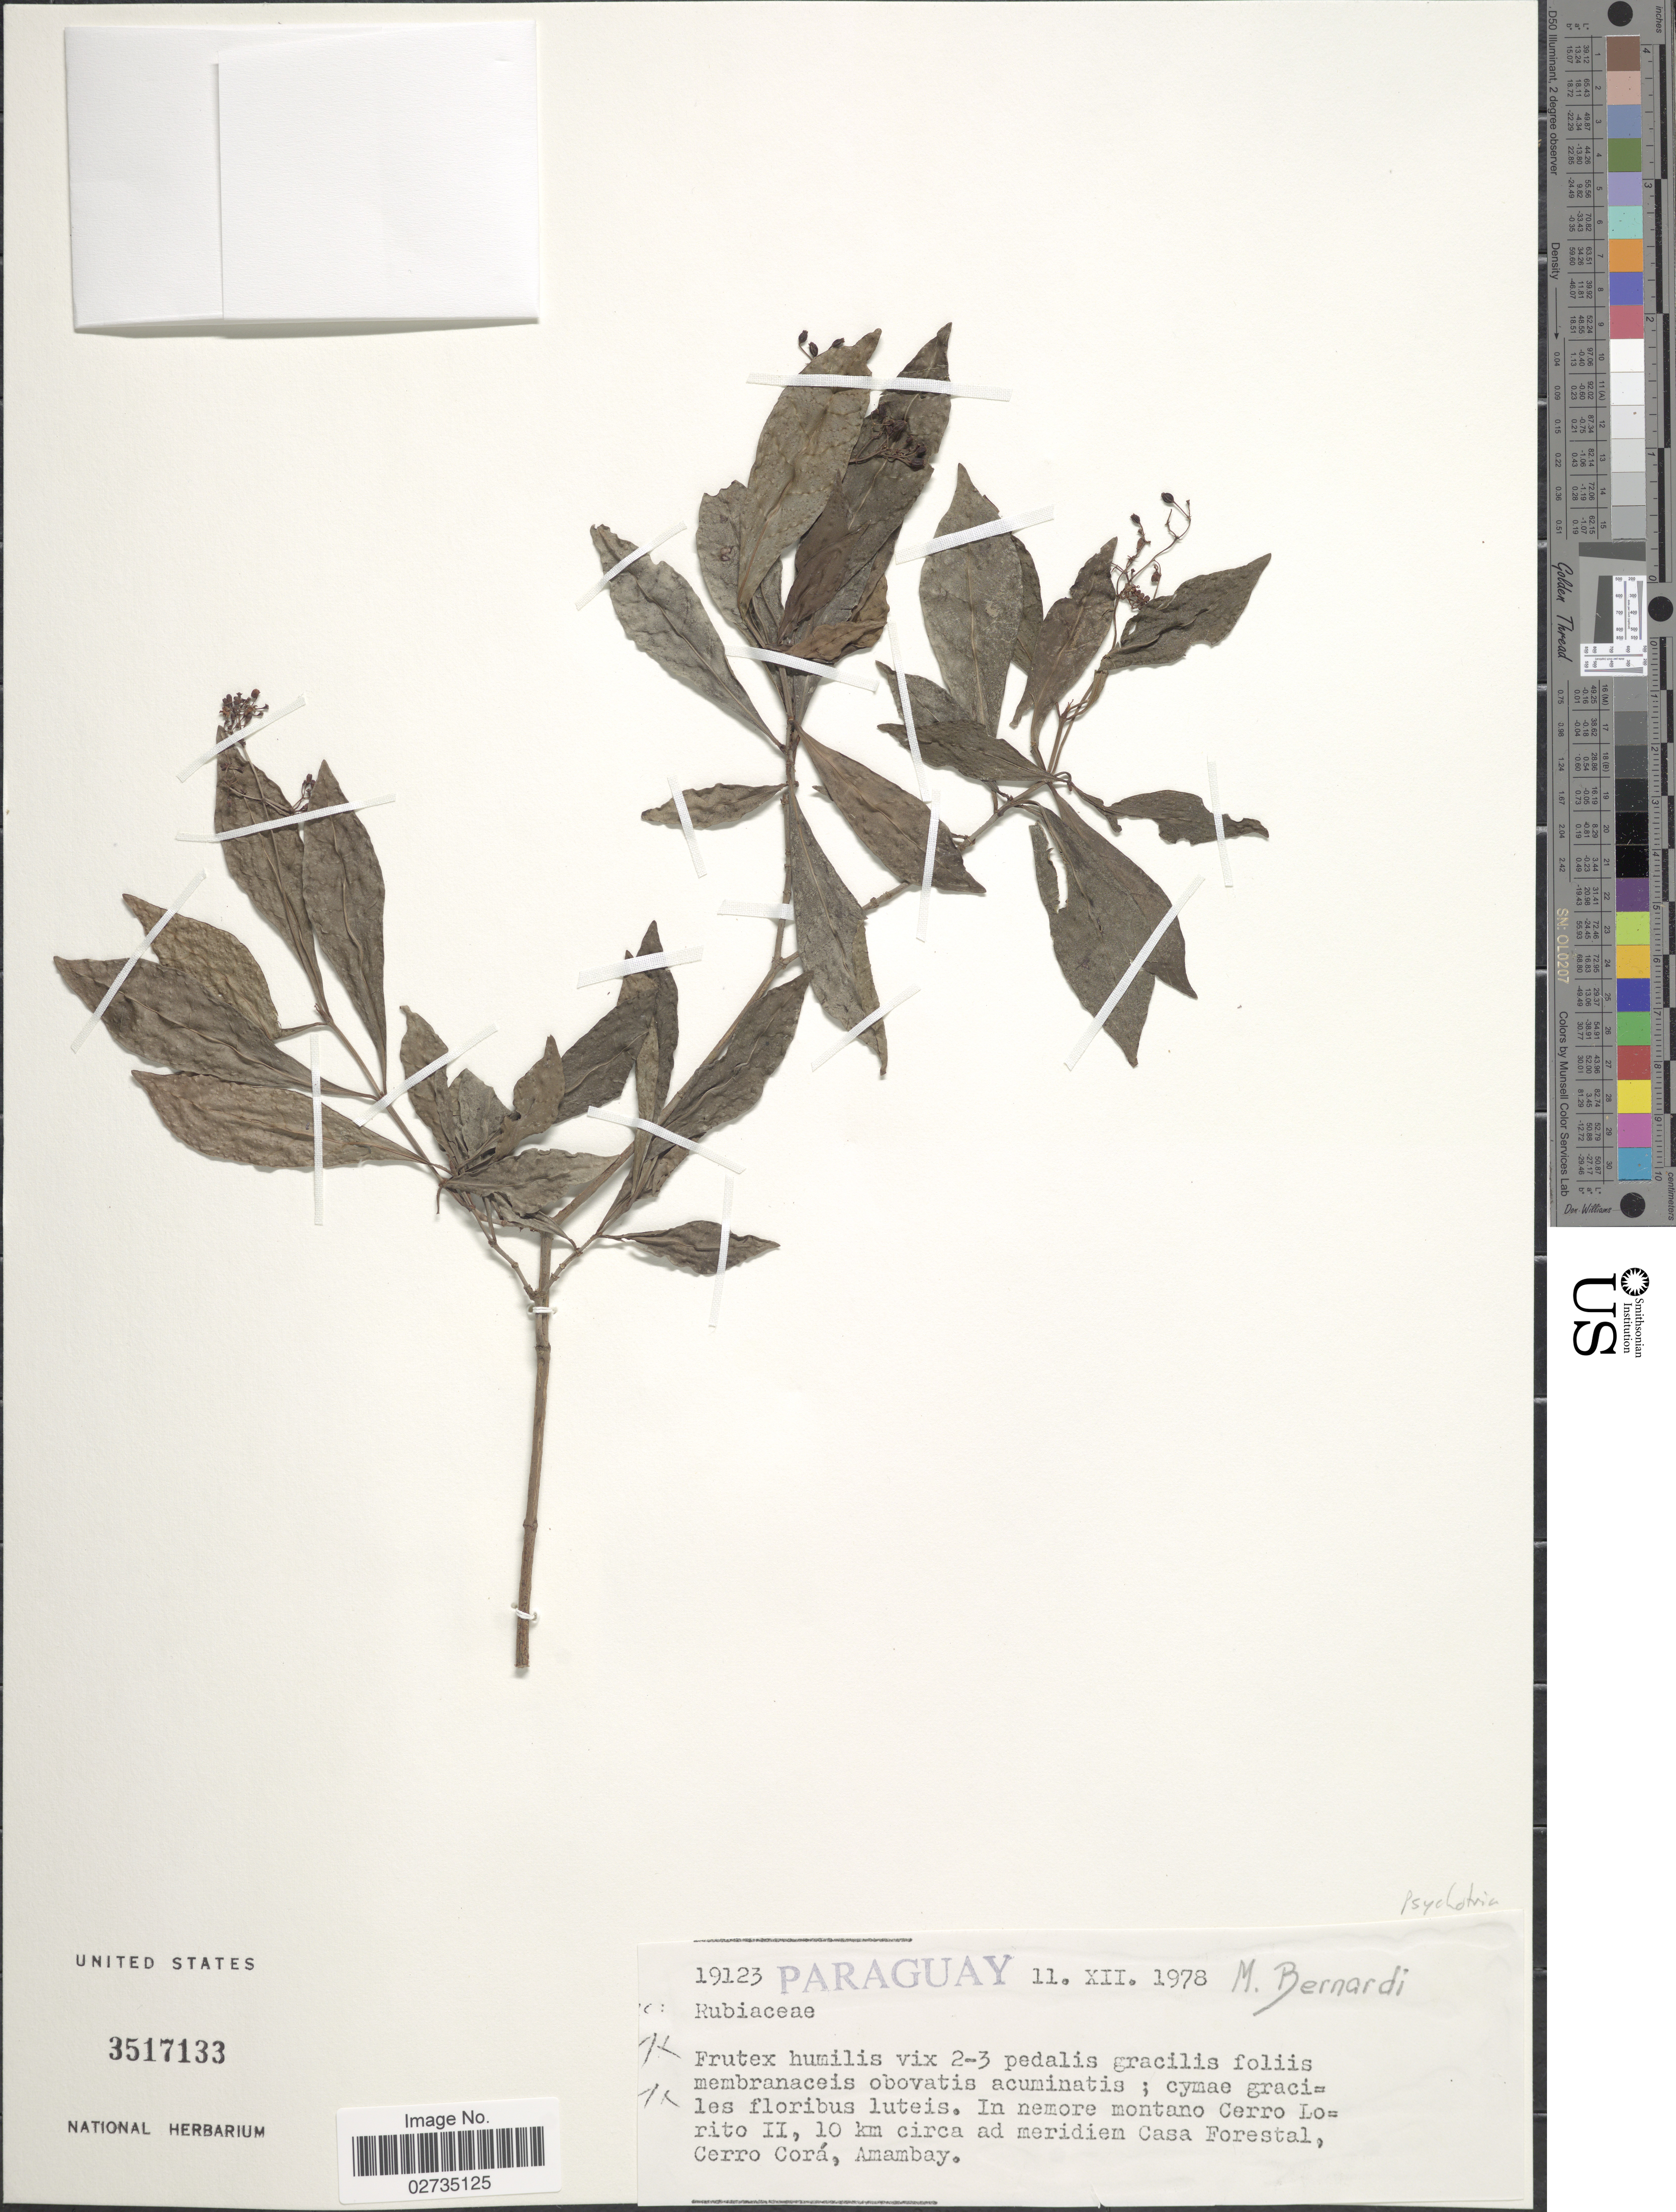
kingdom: Plantae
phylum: Tracheophyta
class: Magnoliopsida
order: Gentianales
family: Rubiaceae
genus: Psychotria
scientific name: Psychotria sp.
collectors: M. Bernardi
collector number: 19123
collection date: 1978-12-11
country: Paraguay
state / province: Amambay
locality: Cerro Lorito II, circa 10 km ad meridiem Casa Forestal Cerro Cora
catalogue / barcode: US 3517133